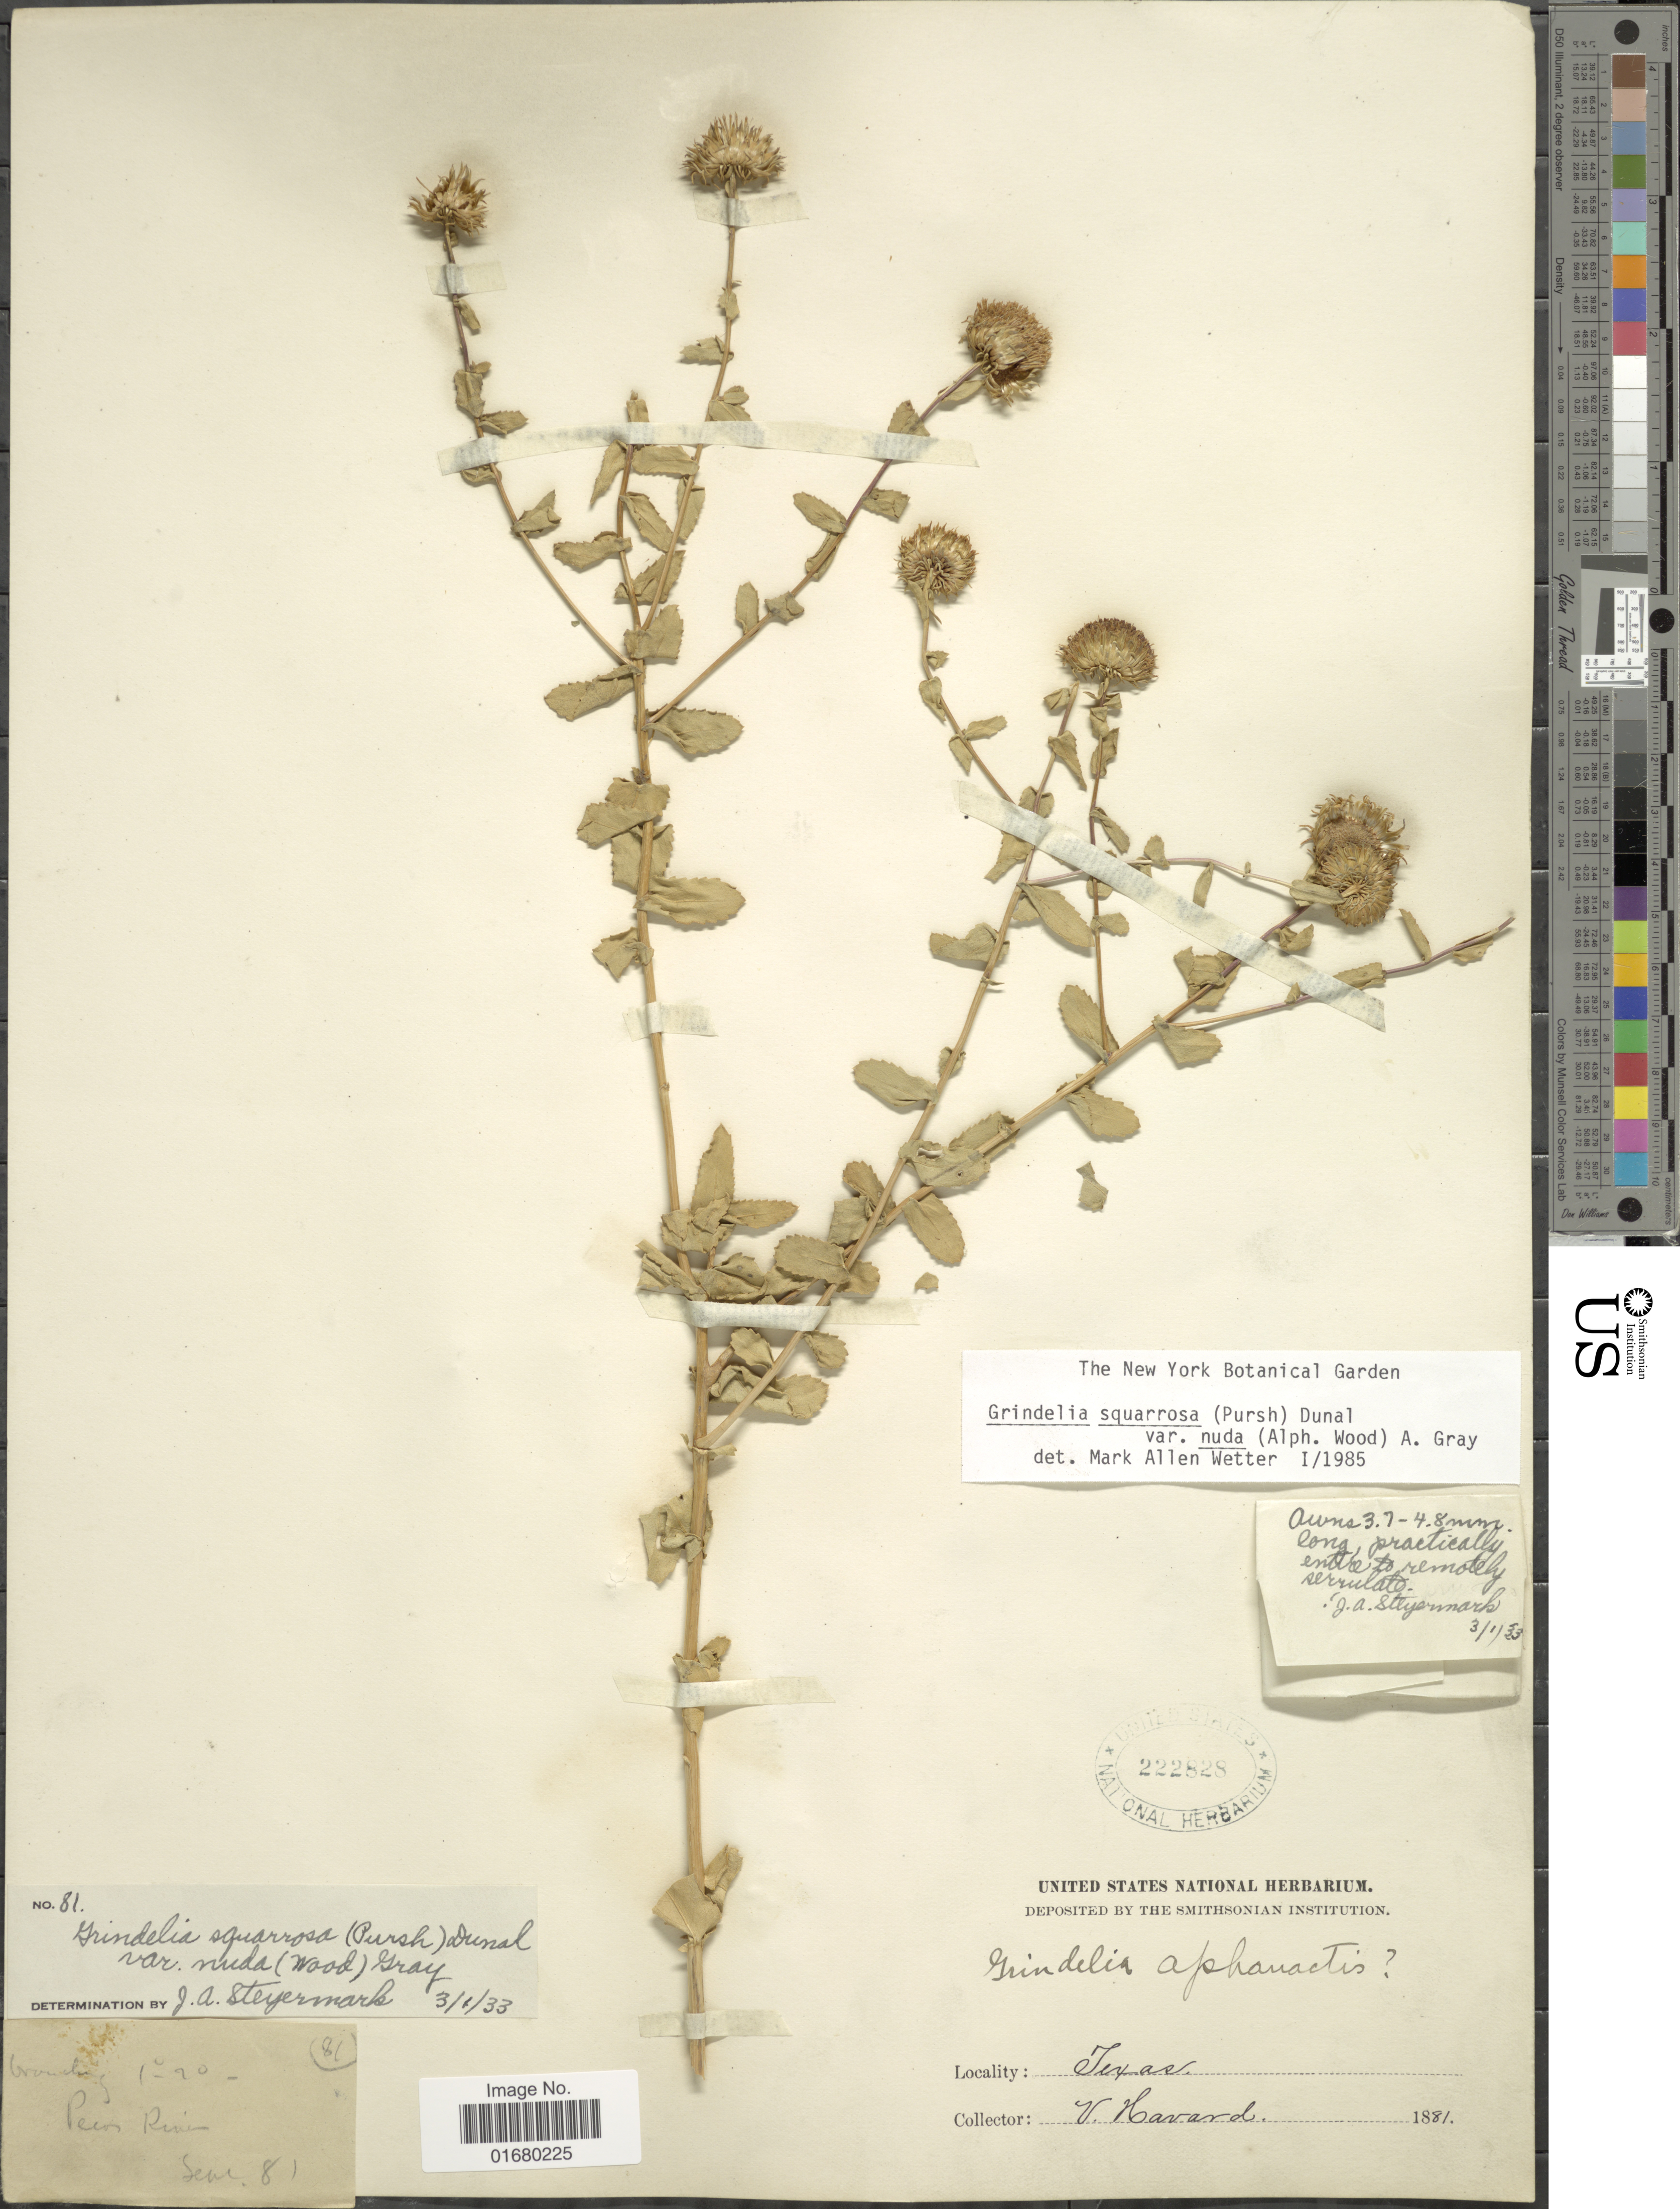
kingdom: Plantae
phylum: Tracheophyta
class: Magnoliopsida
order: Asterales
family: Asteraceae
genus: Grindelia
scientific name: Grindelia squarrosa var. nuda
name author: (Alph. Wood) A. Gray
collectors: V. Havard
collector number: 81*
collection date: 1881-09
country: United States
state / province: Texas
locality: Pecos River.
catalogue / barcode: US 222828